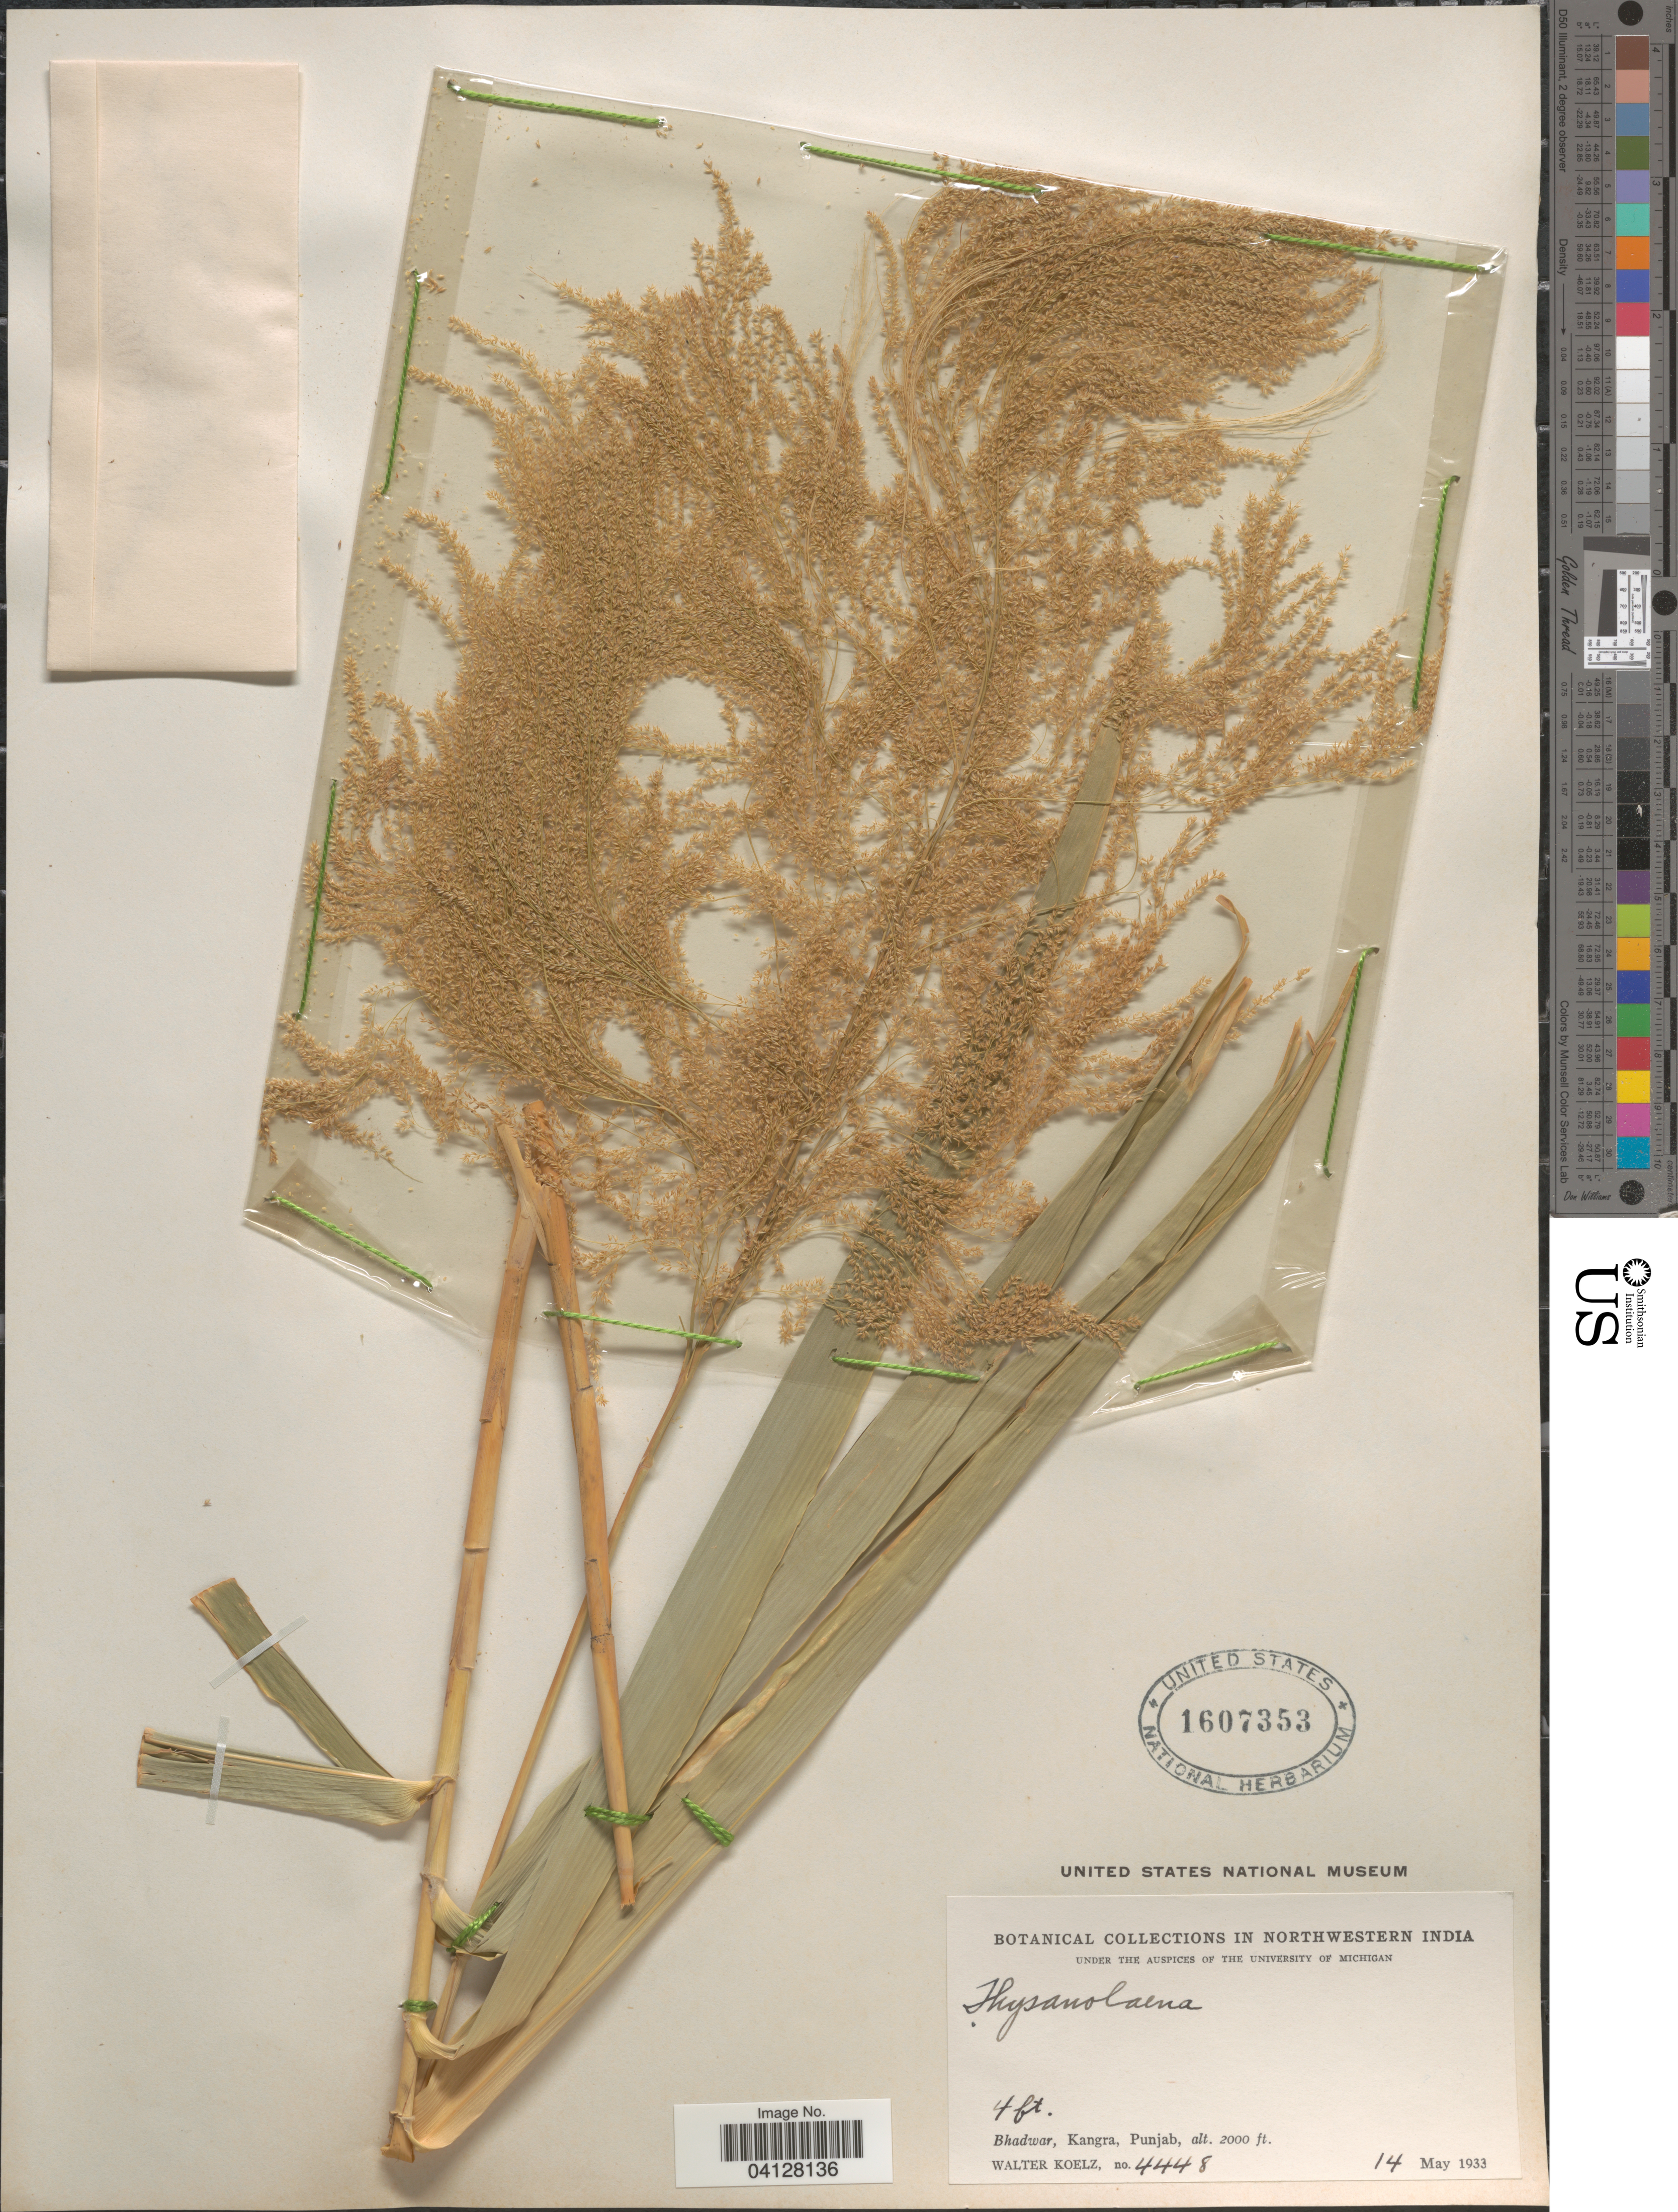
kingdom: Plantae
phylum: Tracheophyta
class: Liliopsida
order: Poales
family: Poaceae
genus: Thysanolaena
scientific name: Thysanolaena sp.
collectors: W. N. Koelz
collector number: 4448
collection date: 1933-05-14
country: India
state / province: Punjab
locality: Northwestern India. Bhadwar, Kangra.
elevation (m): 610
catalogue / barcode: US 1607353